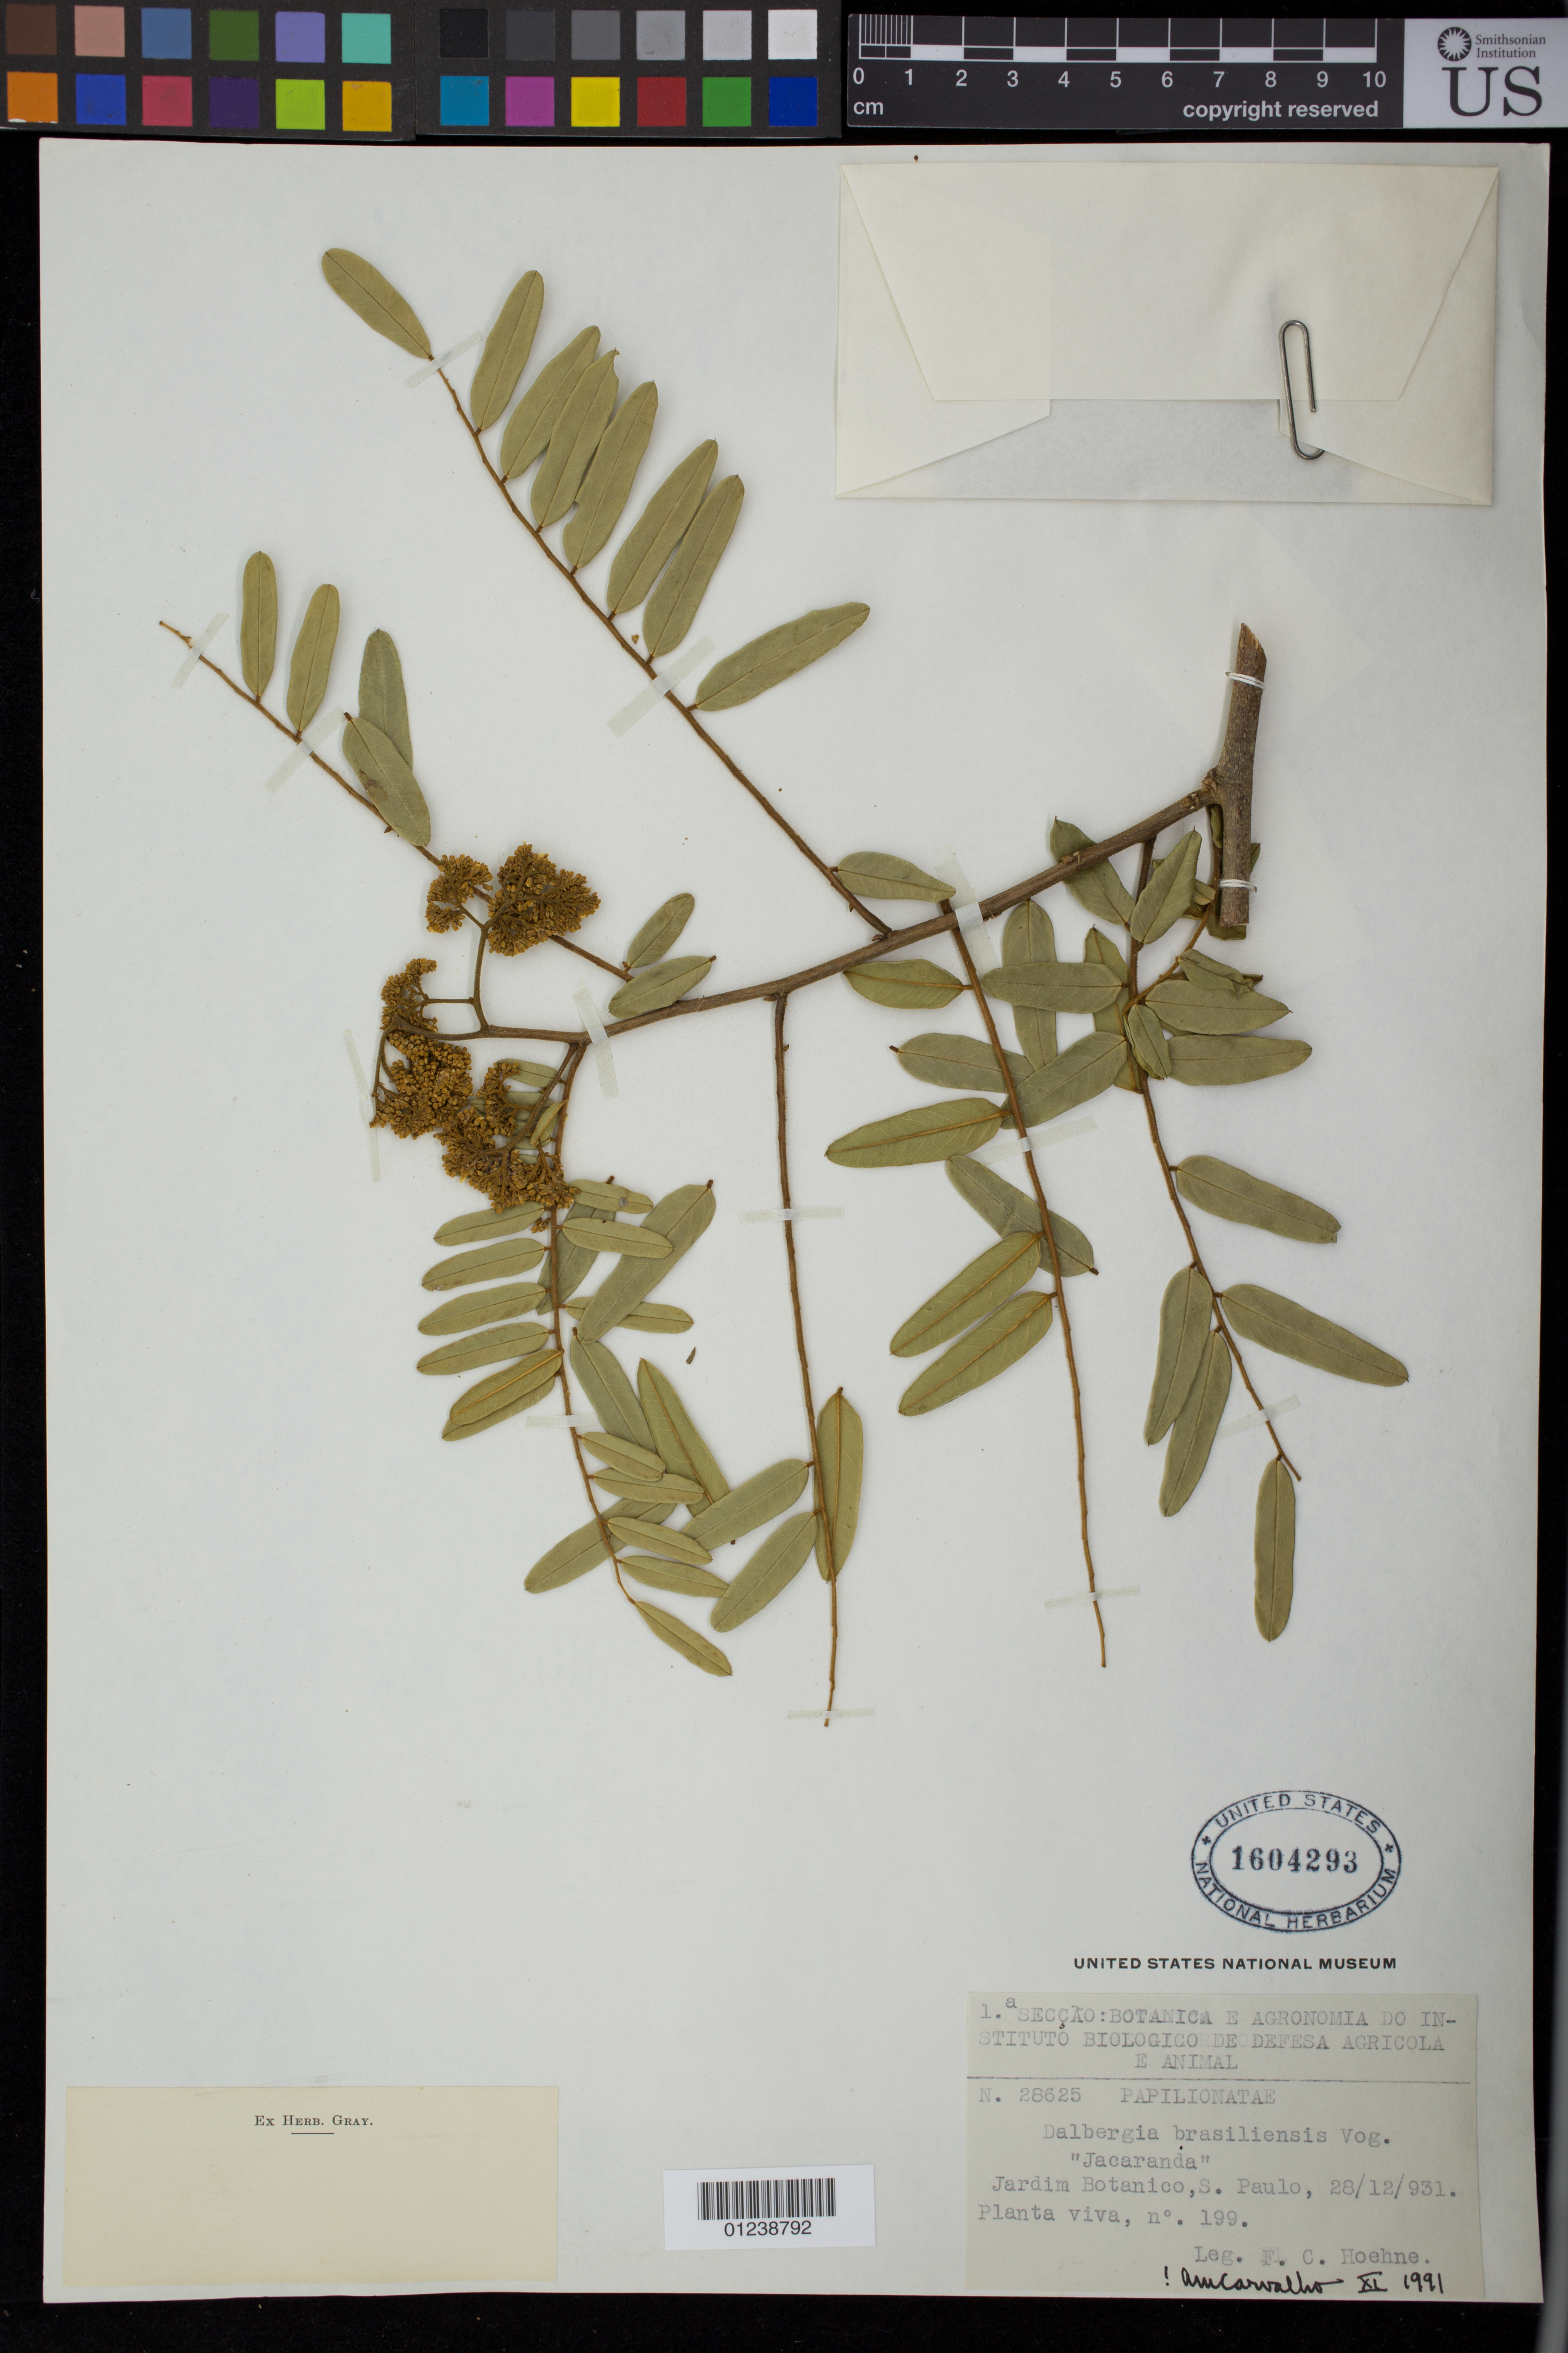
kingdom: Plantae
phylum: Tracheophyta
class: Magnoliopsida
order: Fabales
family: Fabaceae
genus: Dalbergia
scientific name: Dalbergia brasiliensis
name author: Vogel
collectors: F. C. Hoehne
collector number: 28625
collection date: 1931-12-28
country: Brazil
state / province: São Paulo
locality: Jardim Botanico, Sao Paulo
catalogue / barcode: US 1604293